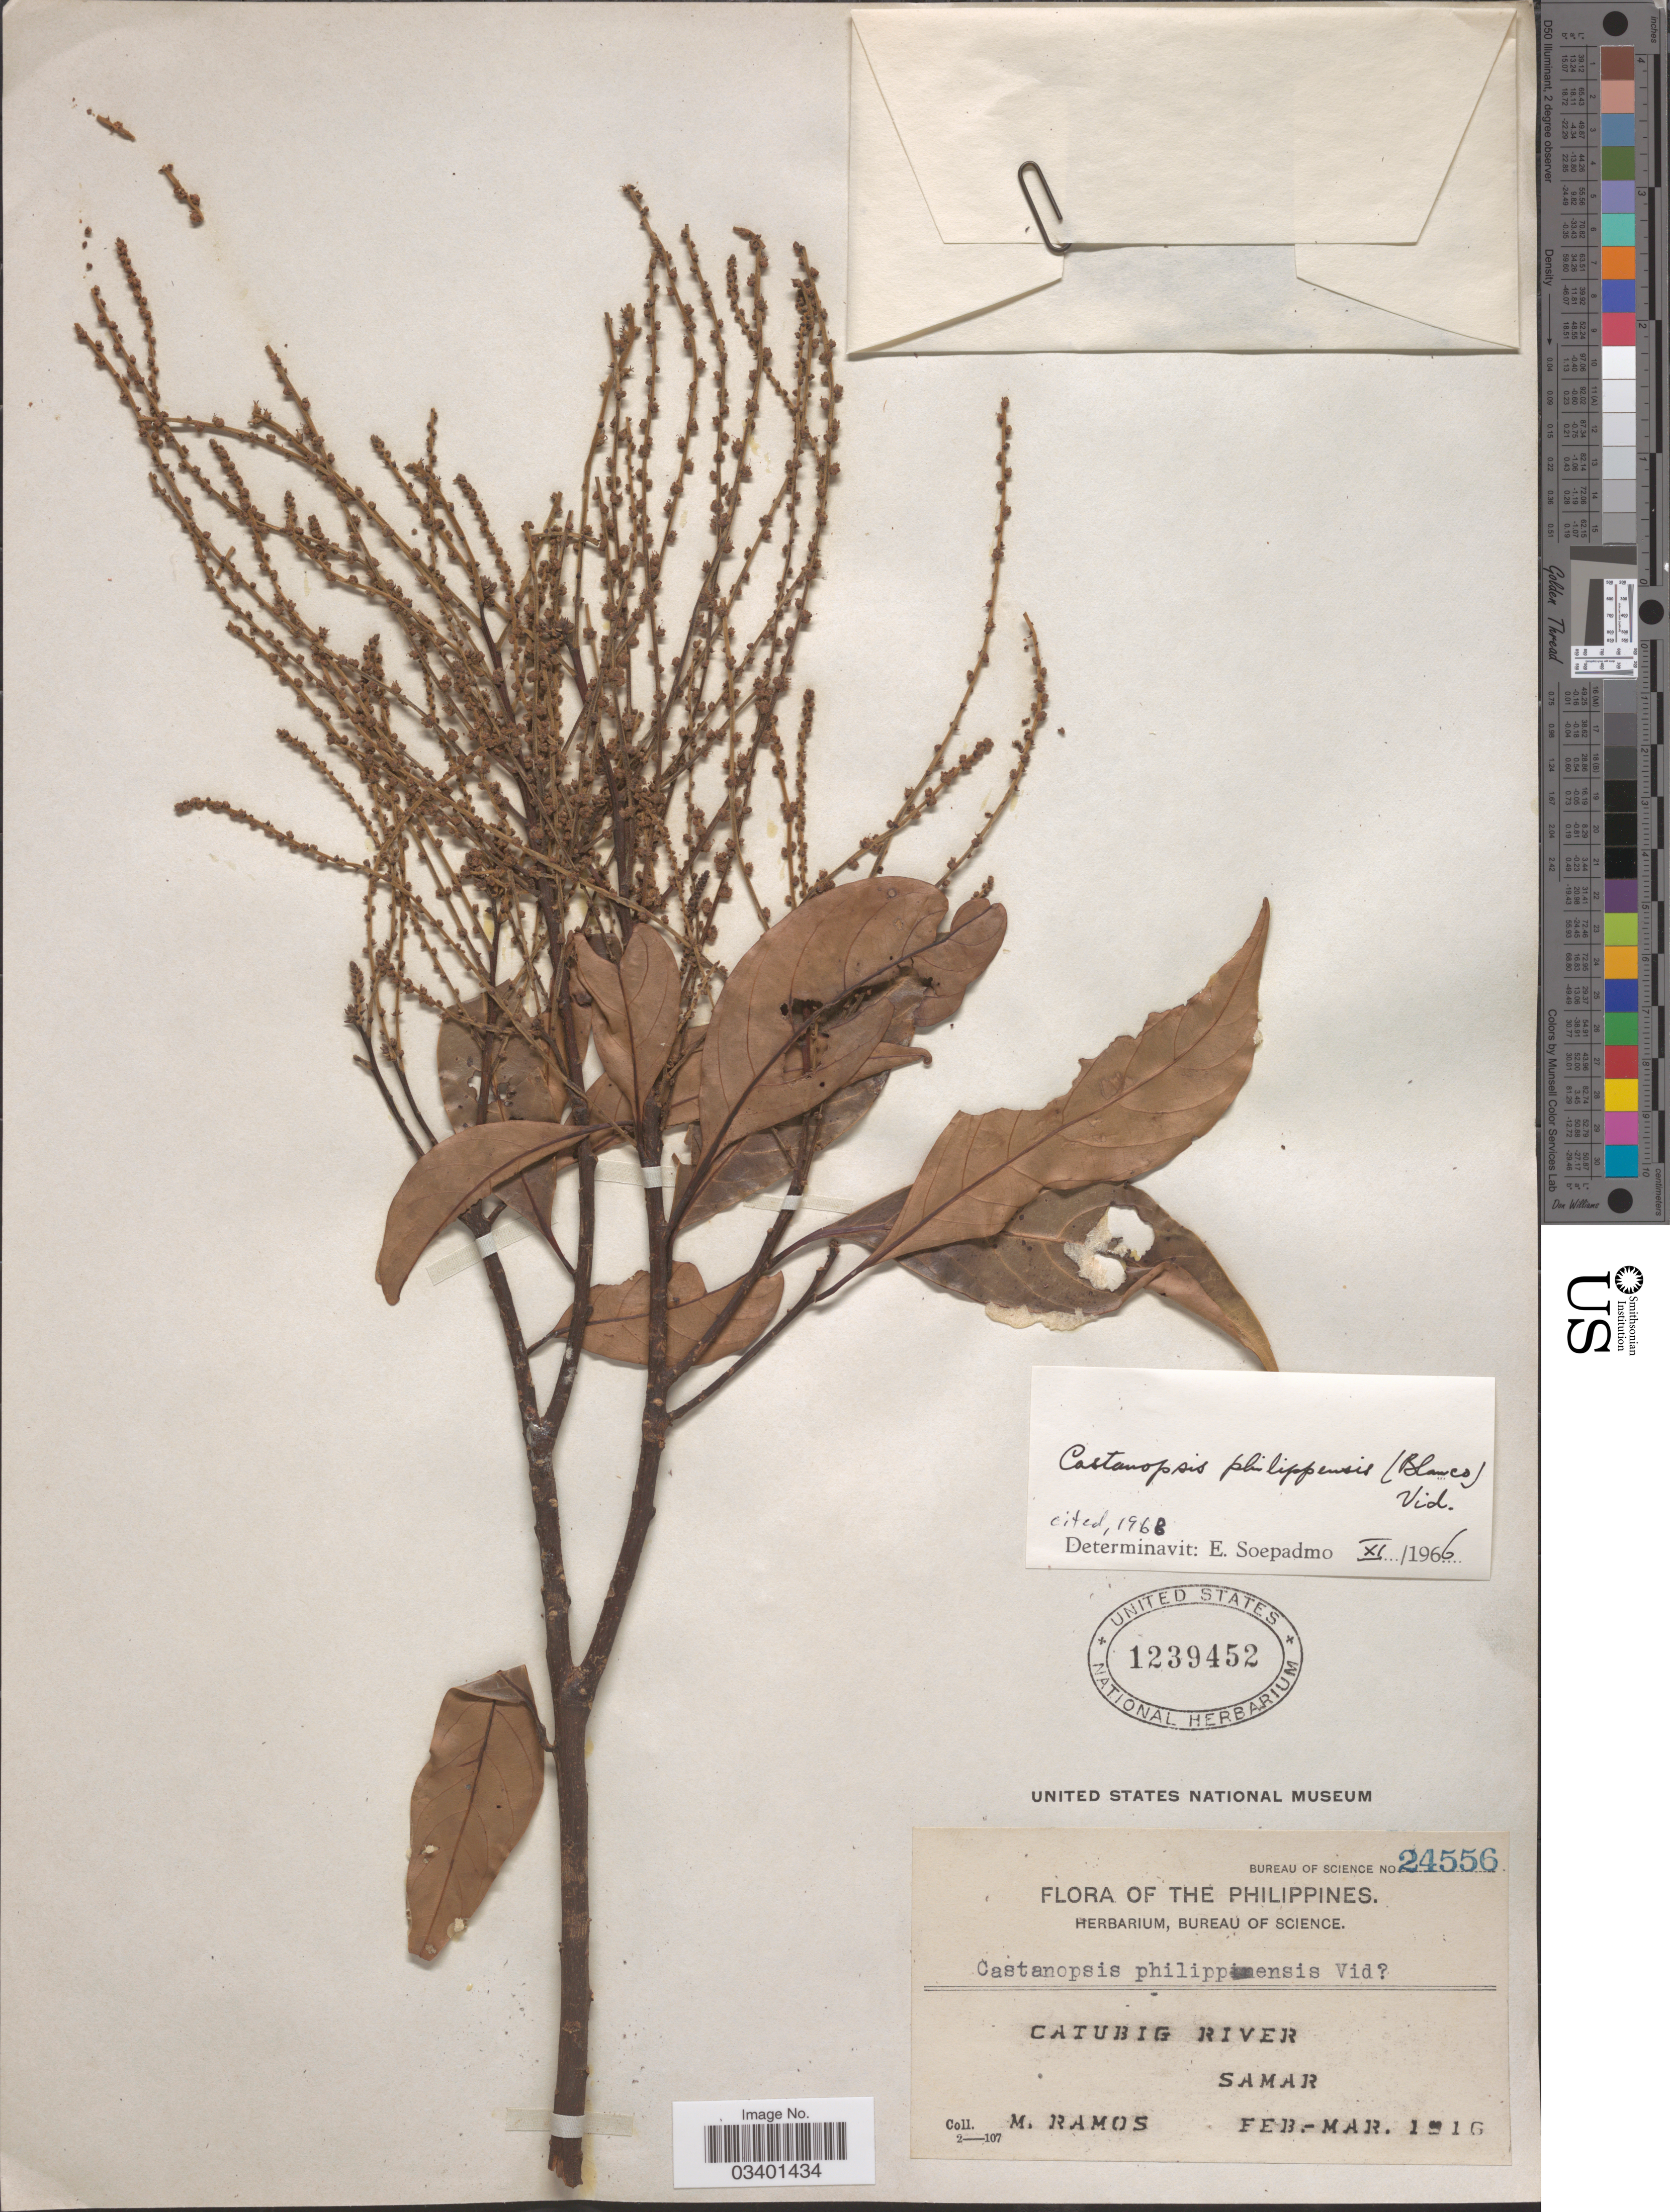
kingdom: Plantae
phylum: Tracheophyta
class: Magnoliopsida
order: Fagales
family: Fagaceae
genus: Castanopsis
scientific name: Castanopsis philipensis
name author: (Blanco) Vidal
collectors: M. Ramos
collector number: Bureau of Science24556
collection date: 1916-02/1916-03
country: Philippines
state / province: Eastern Visayas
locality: Catubig River. Samar.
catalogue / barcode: US 1239452